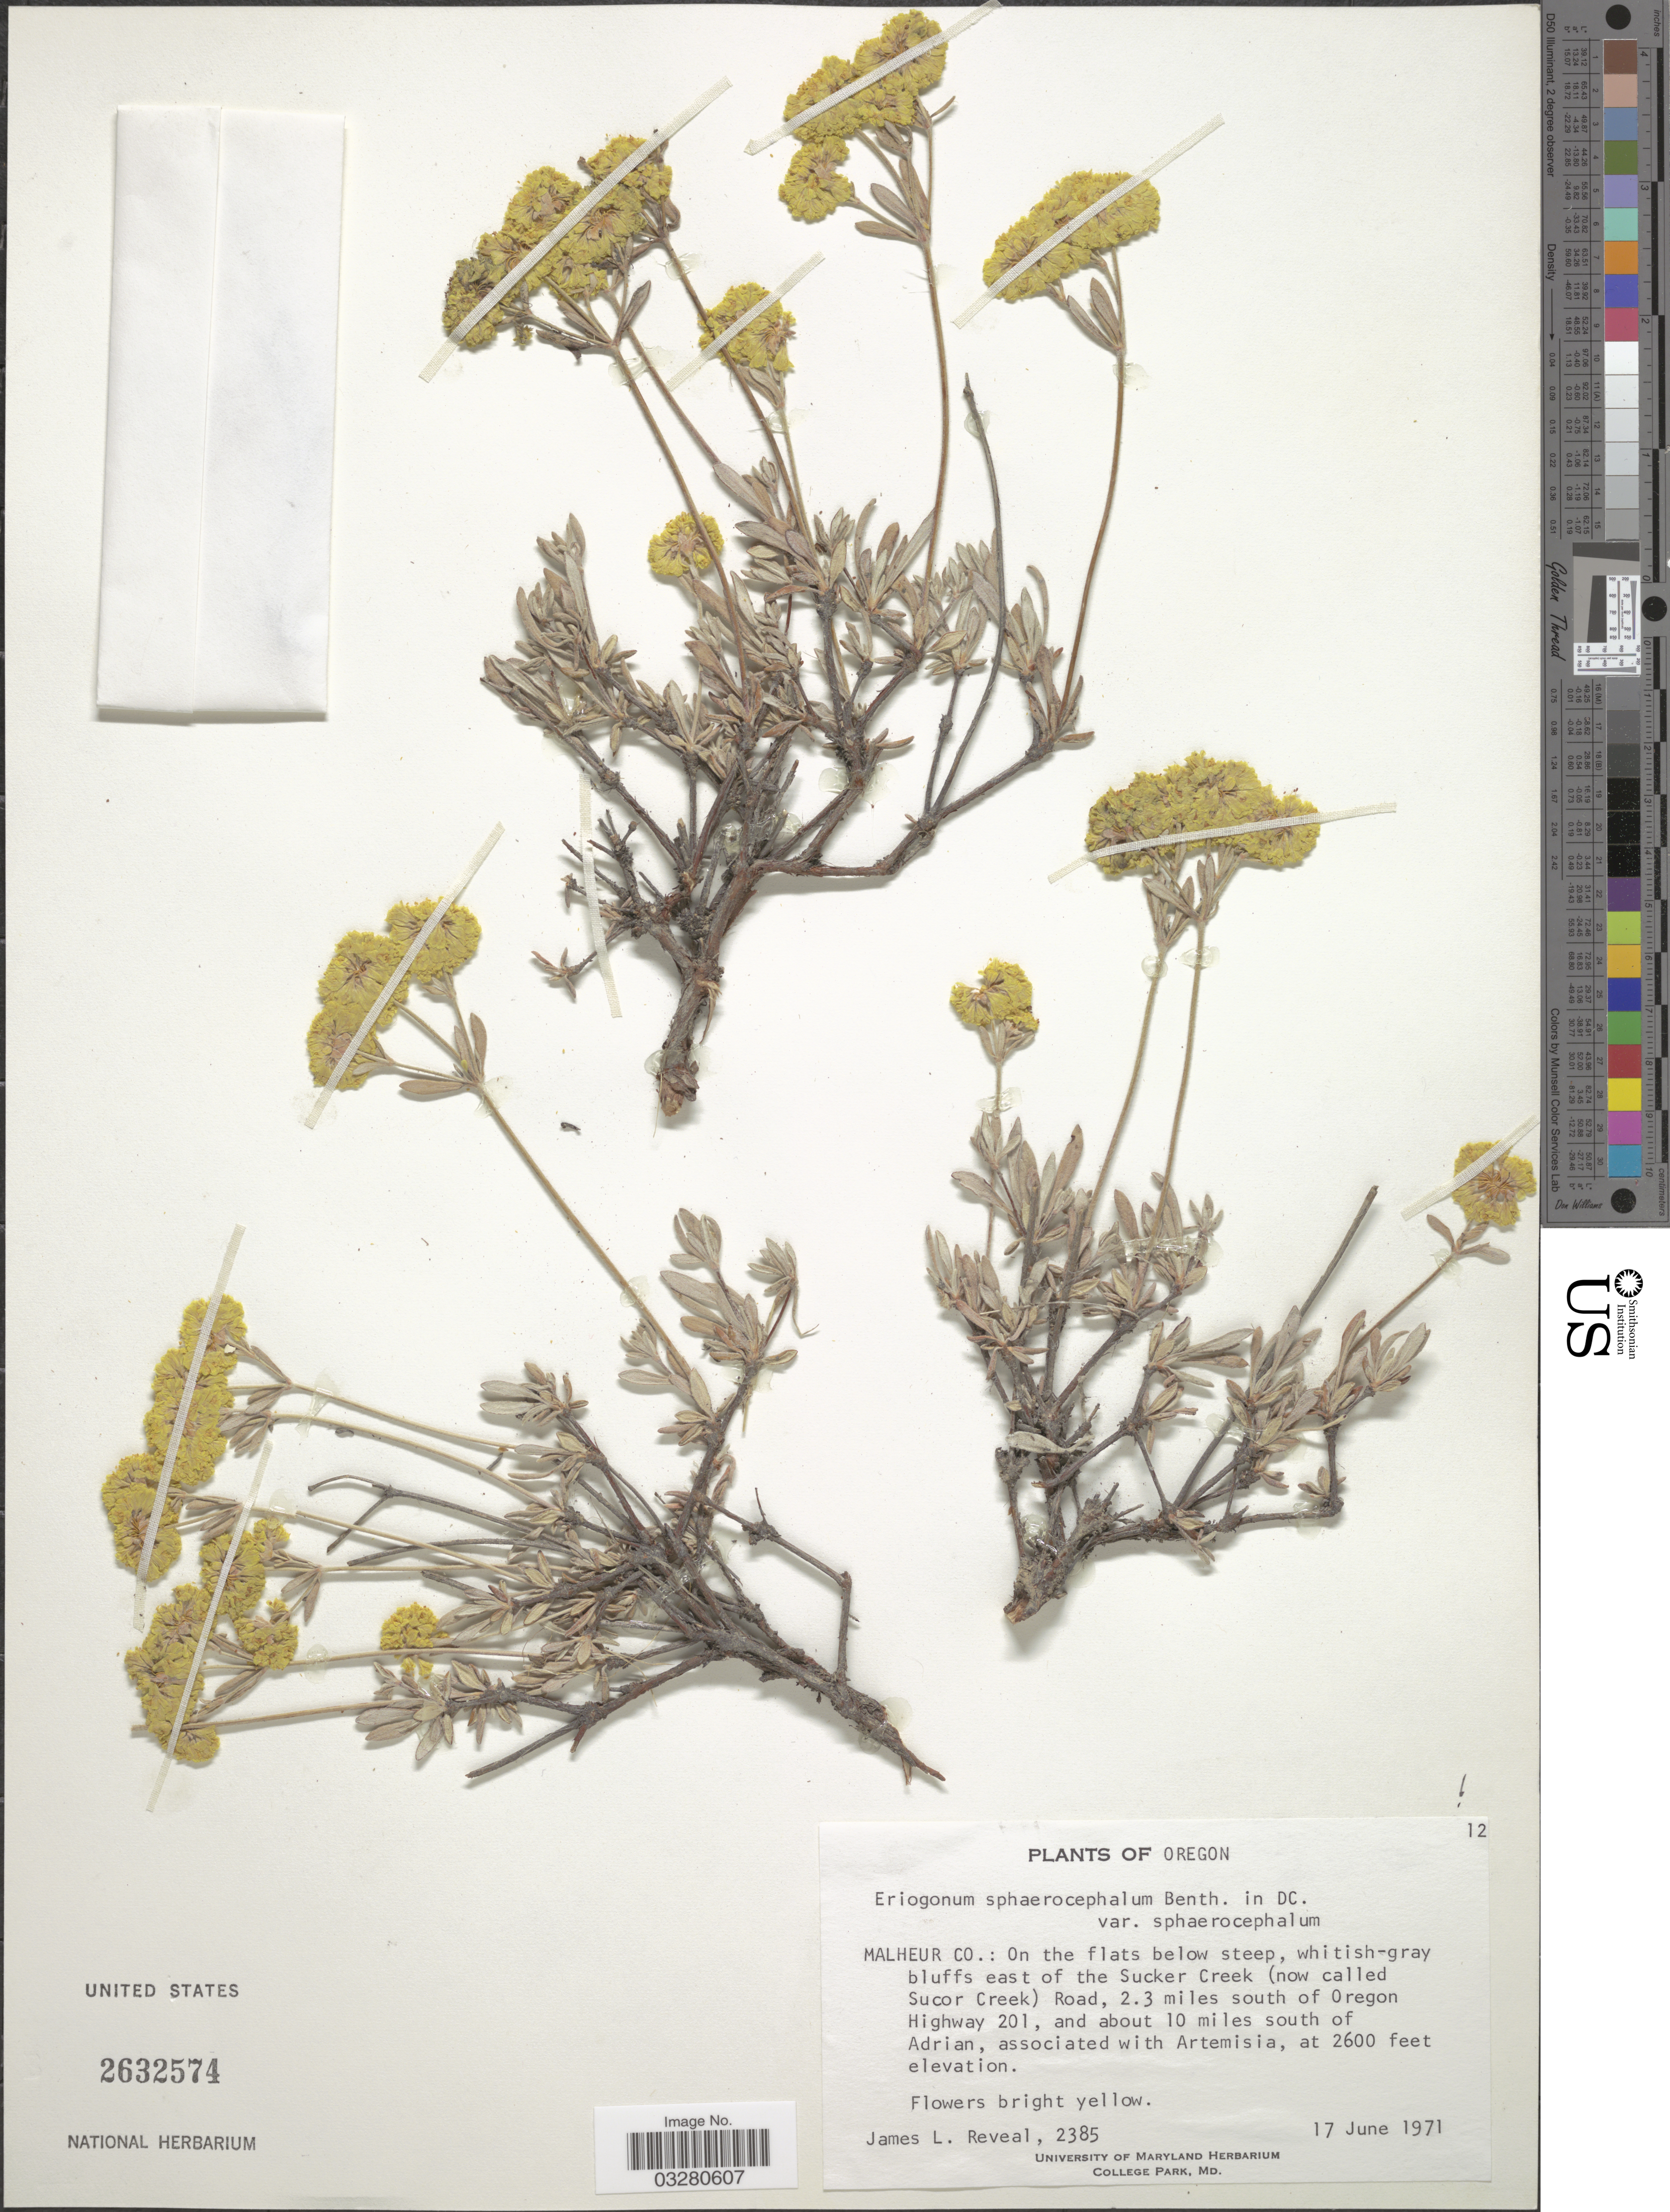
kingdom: Plantae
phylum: Tracheophyta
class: Magnoliopsida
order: Caryophyllales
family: Polygonaceae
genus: Eriogonum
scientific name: Eriogonum sphaerocephalum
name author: Benth. & Douglas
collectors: J. L. Reveal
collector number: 2385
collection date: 1971-06-17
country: United States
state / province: Oregon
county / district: Malheur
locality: Malheur Co.: whitish-gray bluffs east of Sucker Creek (now called Sucor Creek) Road, 2.3 miles south of Oregon Highway 201, and about 10 miles south of Adrian.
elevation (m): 792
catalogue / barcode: US 2632574